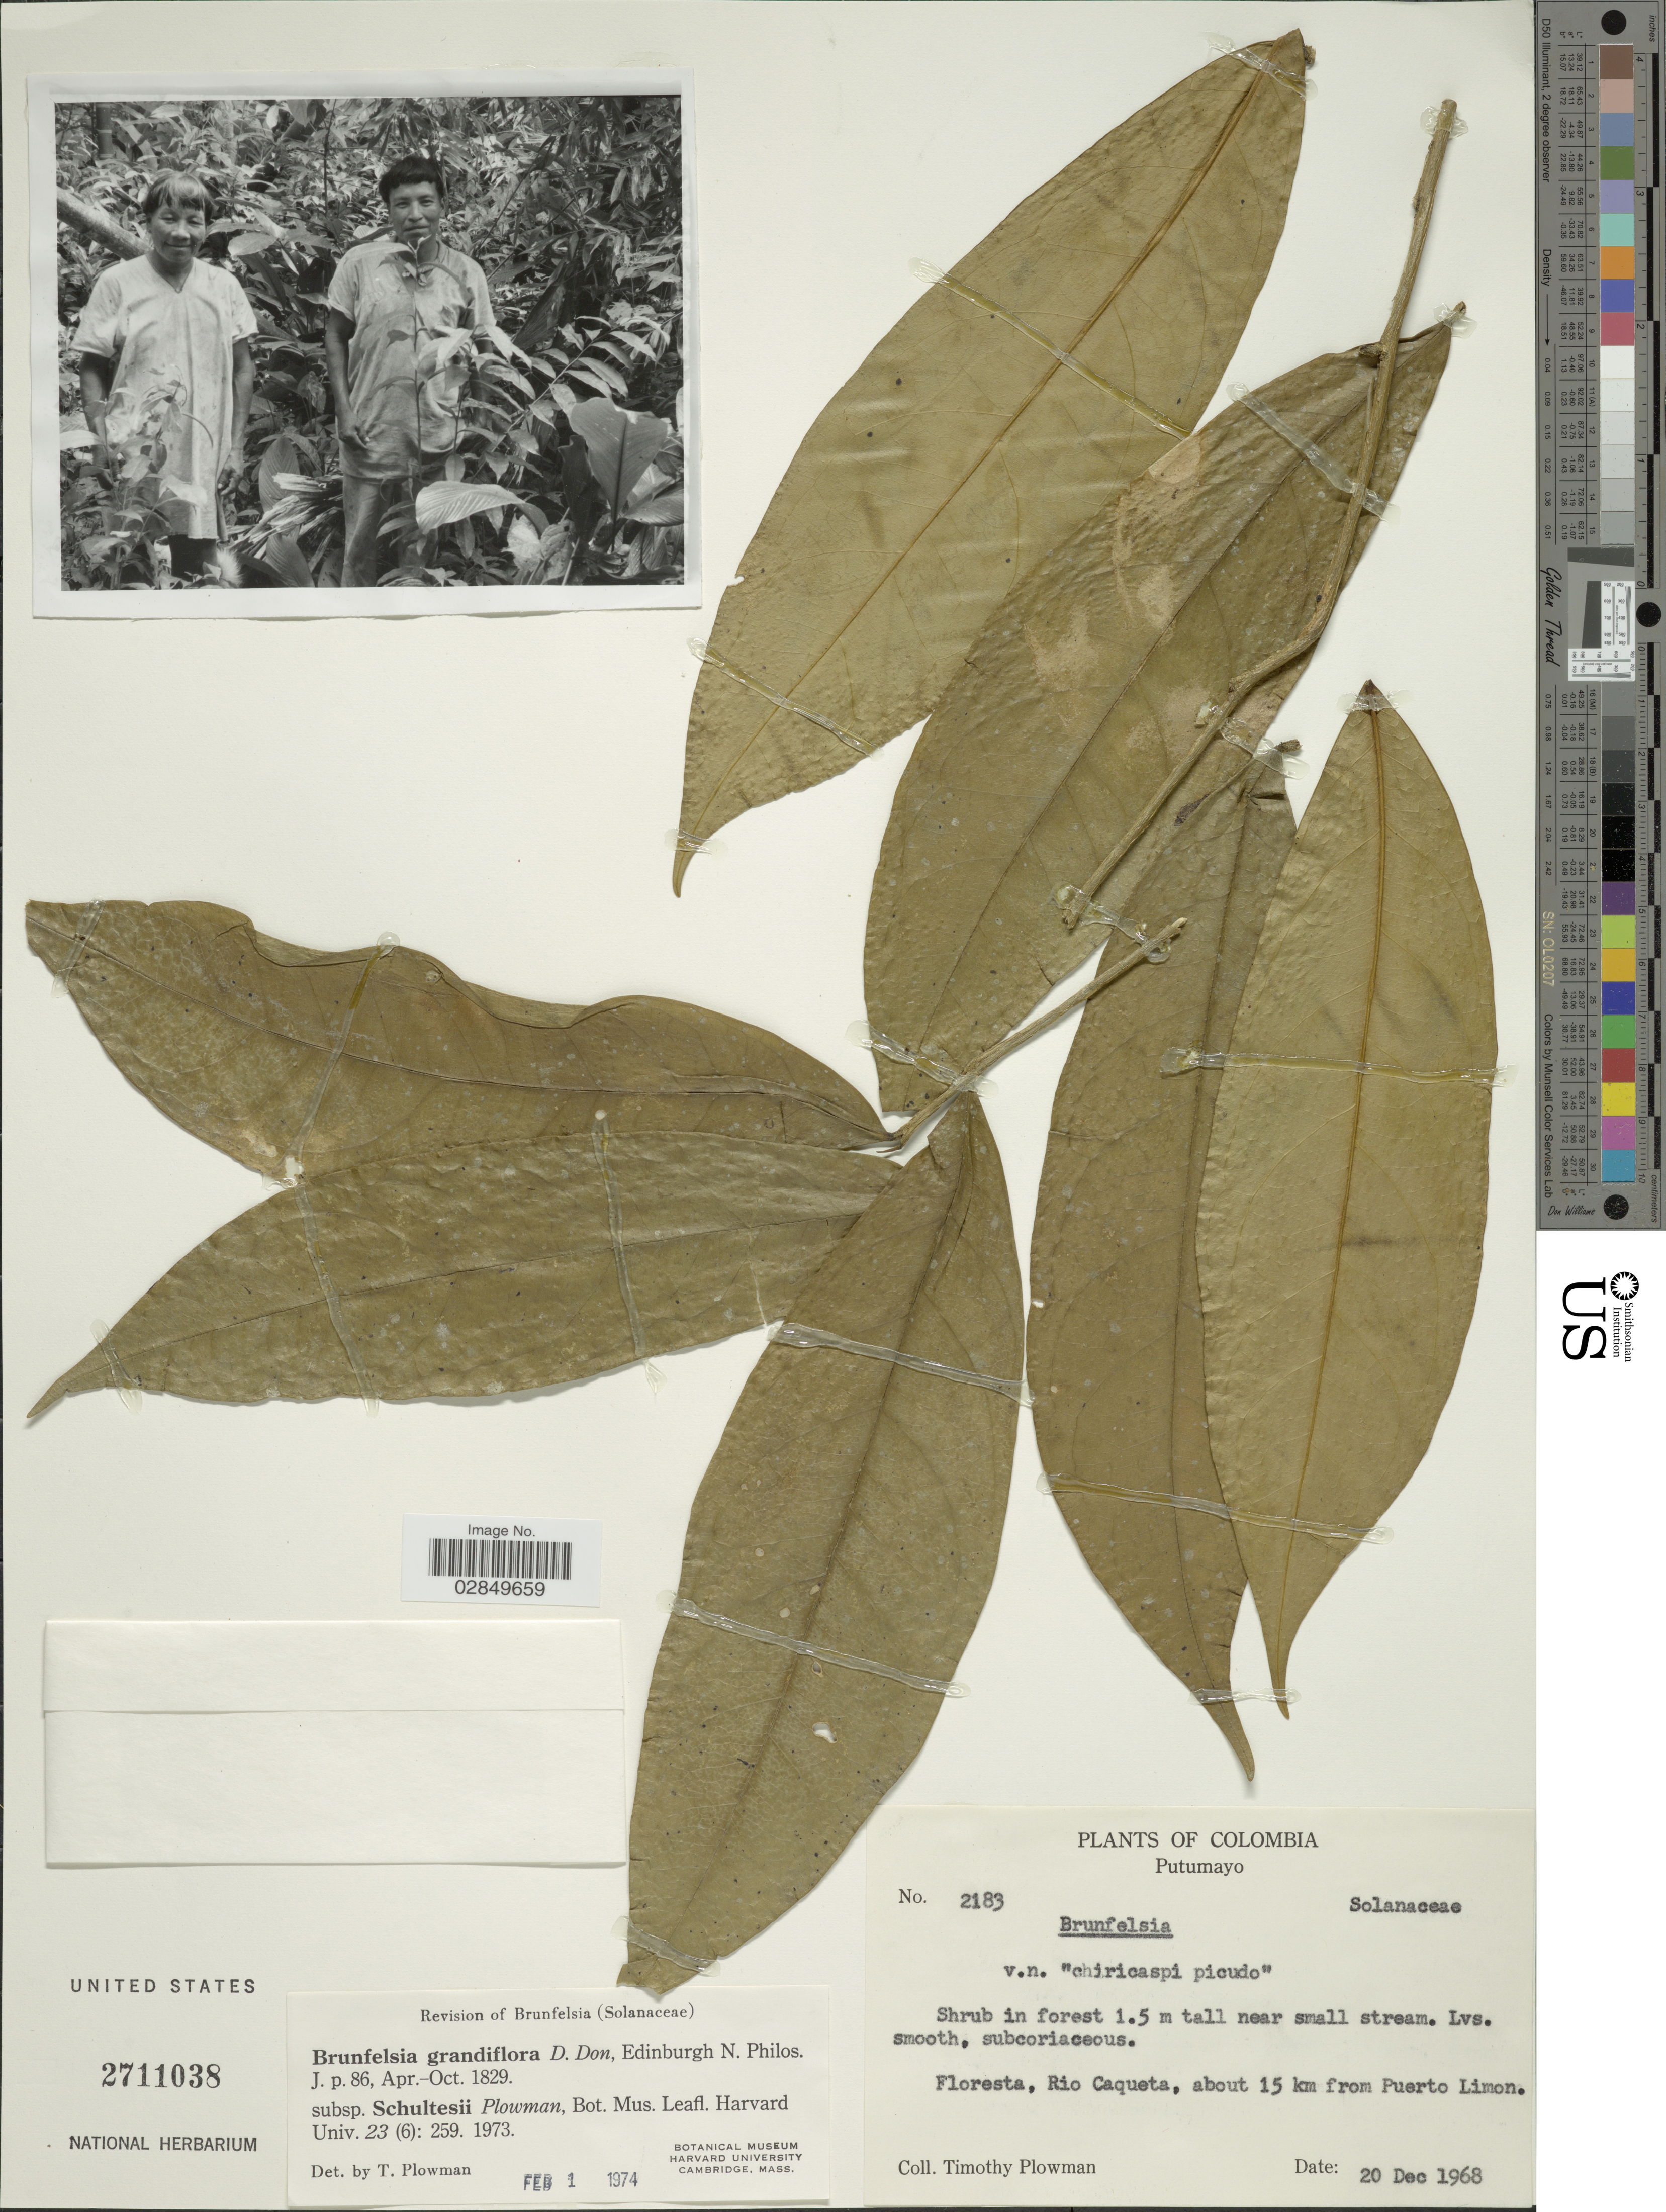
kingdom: Plantae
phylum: Tracheophyta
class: Magnoliopsida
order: Solanales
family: Solanaceae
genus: Brunfelsia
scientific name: Brunfelsia grandiflora subsp. schultesii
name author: Plowman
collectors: T. Plowman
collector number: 2183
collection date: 1968-12-20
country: Colombia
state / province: Putumayo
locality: Floresta, Rio Caqueta, about 15 km from Puerto Limon.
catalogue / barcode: US 2711038